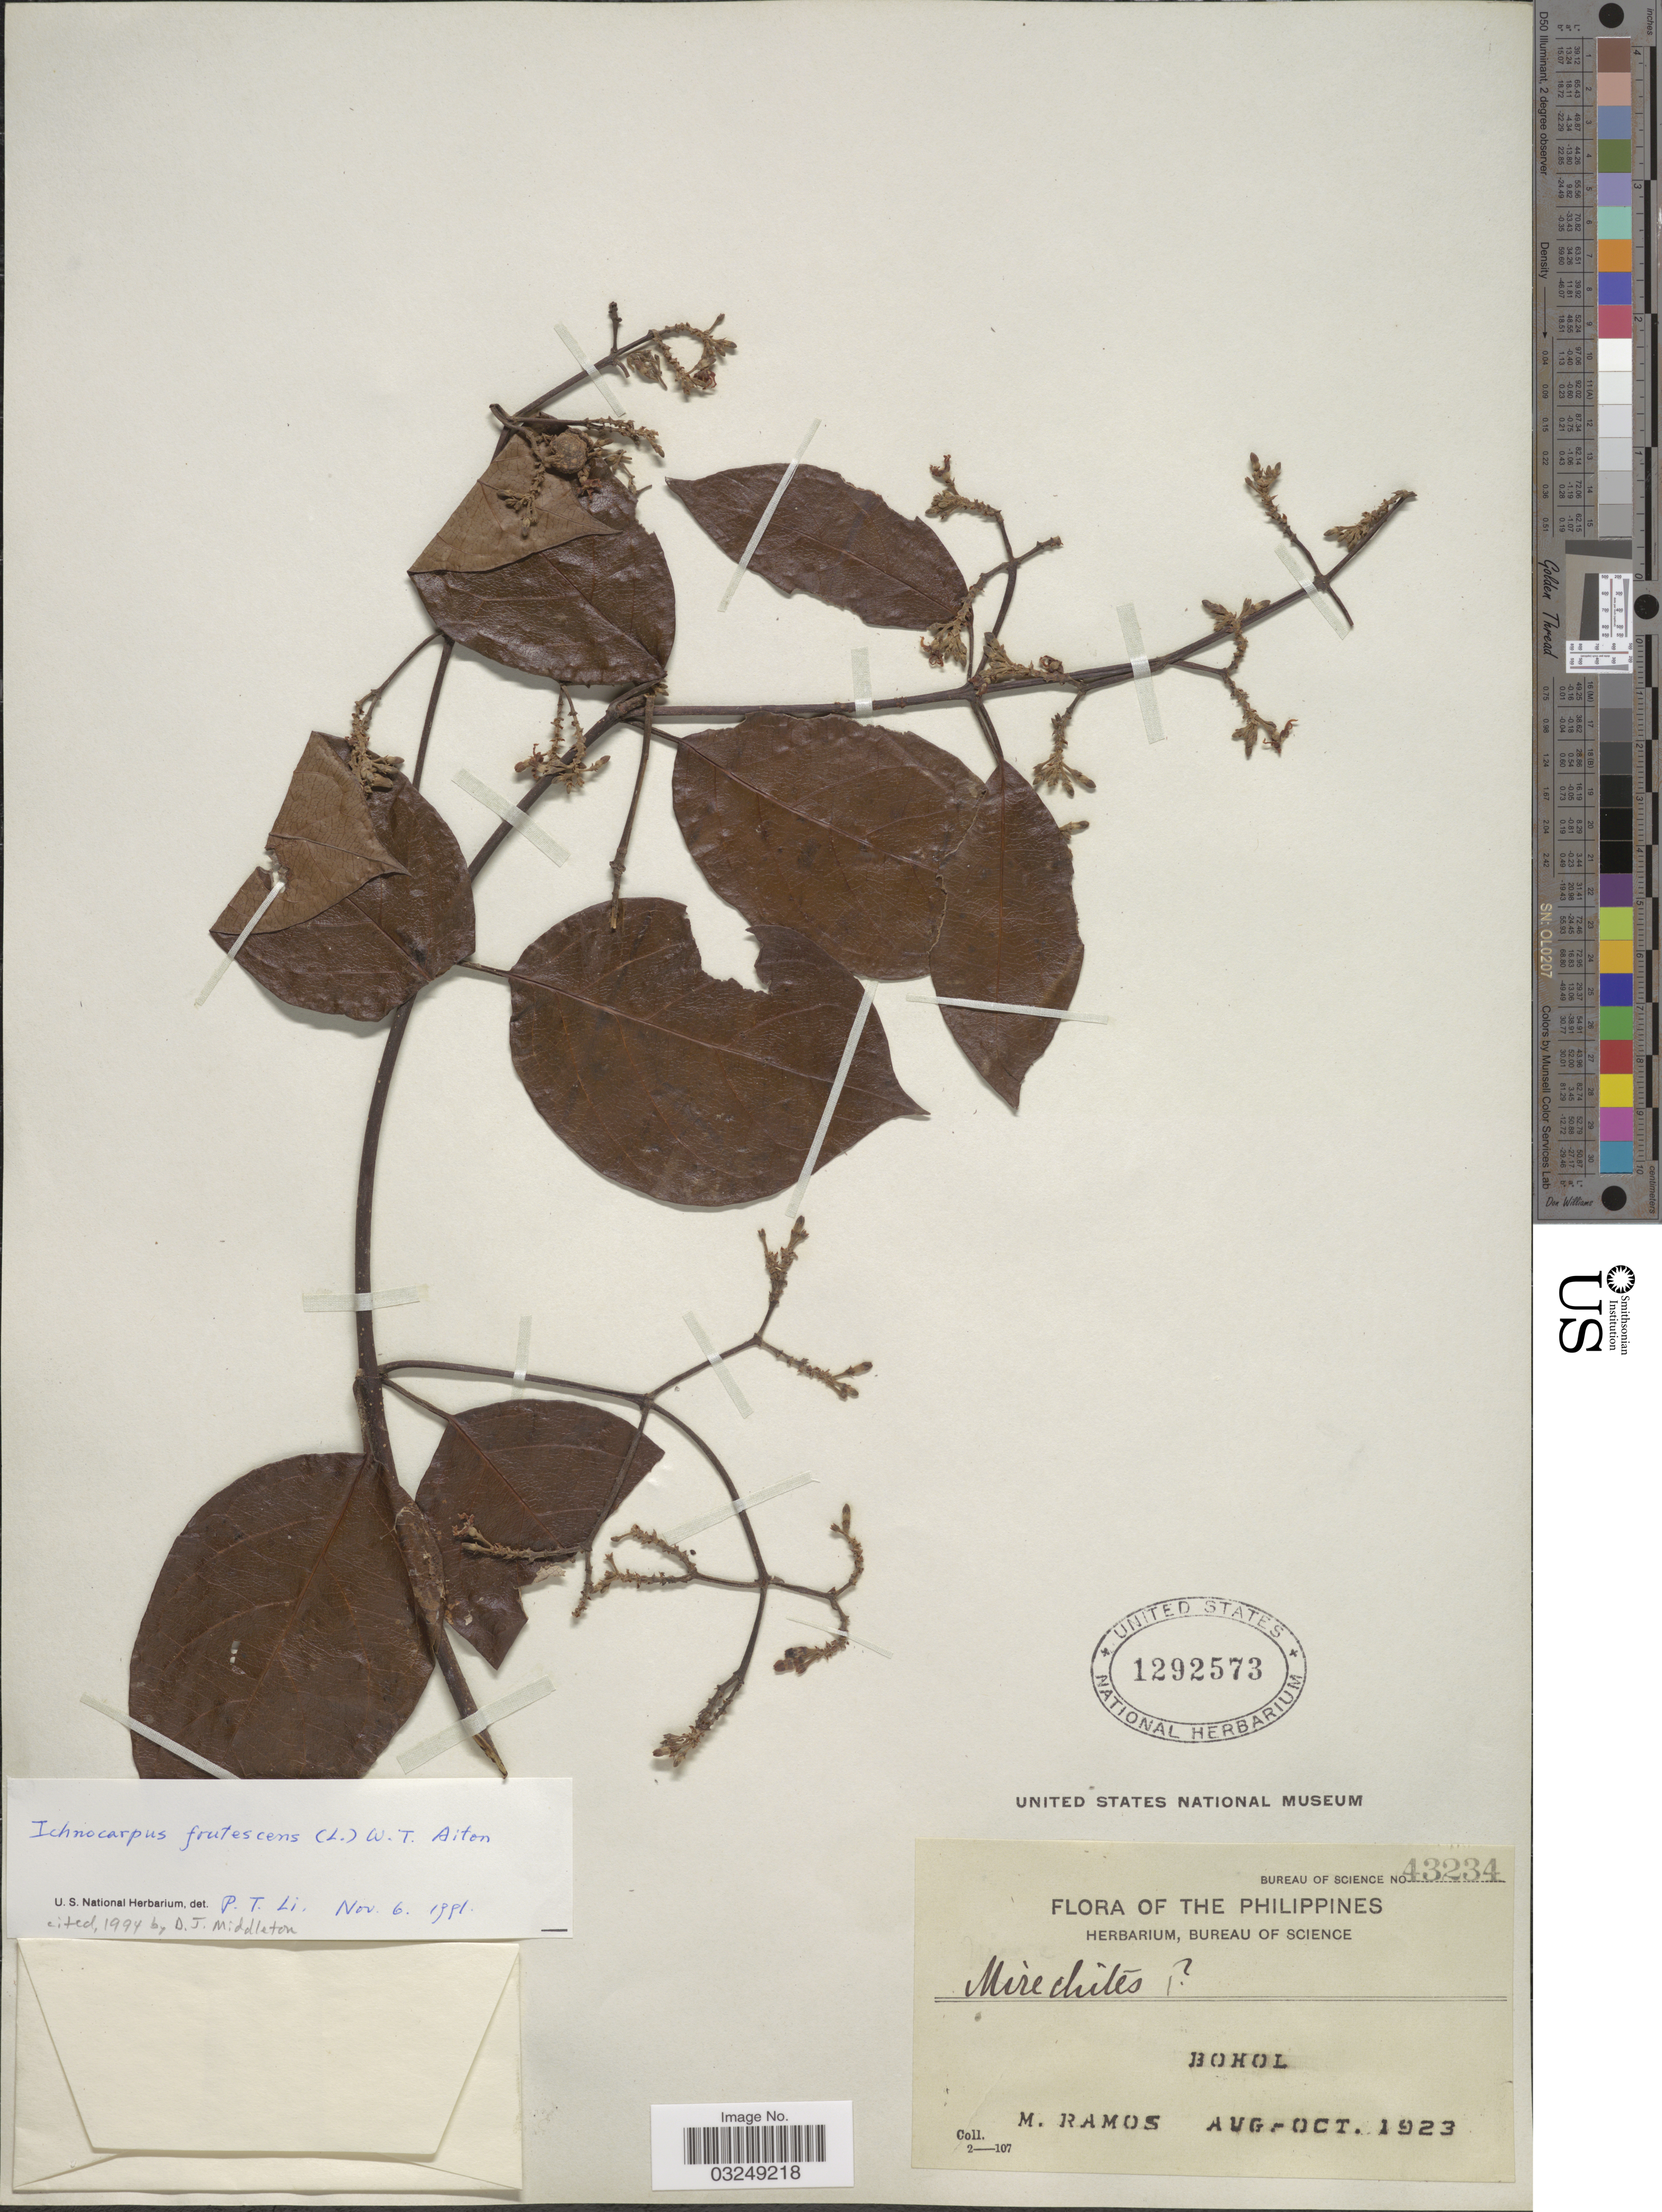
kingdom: Plantae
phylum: Tracheophyta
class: Magnoliopsida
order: Gentianales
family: Apocynaceae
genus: Ichnocarpus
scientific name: Ichnocarpus frutescens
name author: (L.) W.T. Aiton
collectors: M. Ramos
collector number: Bureau of Science 43234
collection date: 1923-08/1923-10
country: Philippines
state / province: Central Visayas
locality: Bohol.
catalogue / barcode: US 1292573